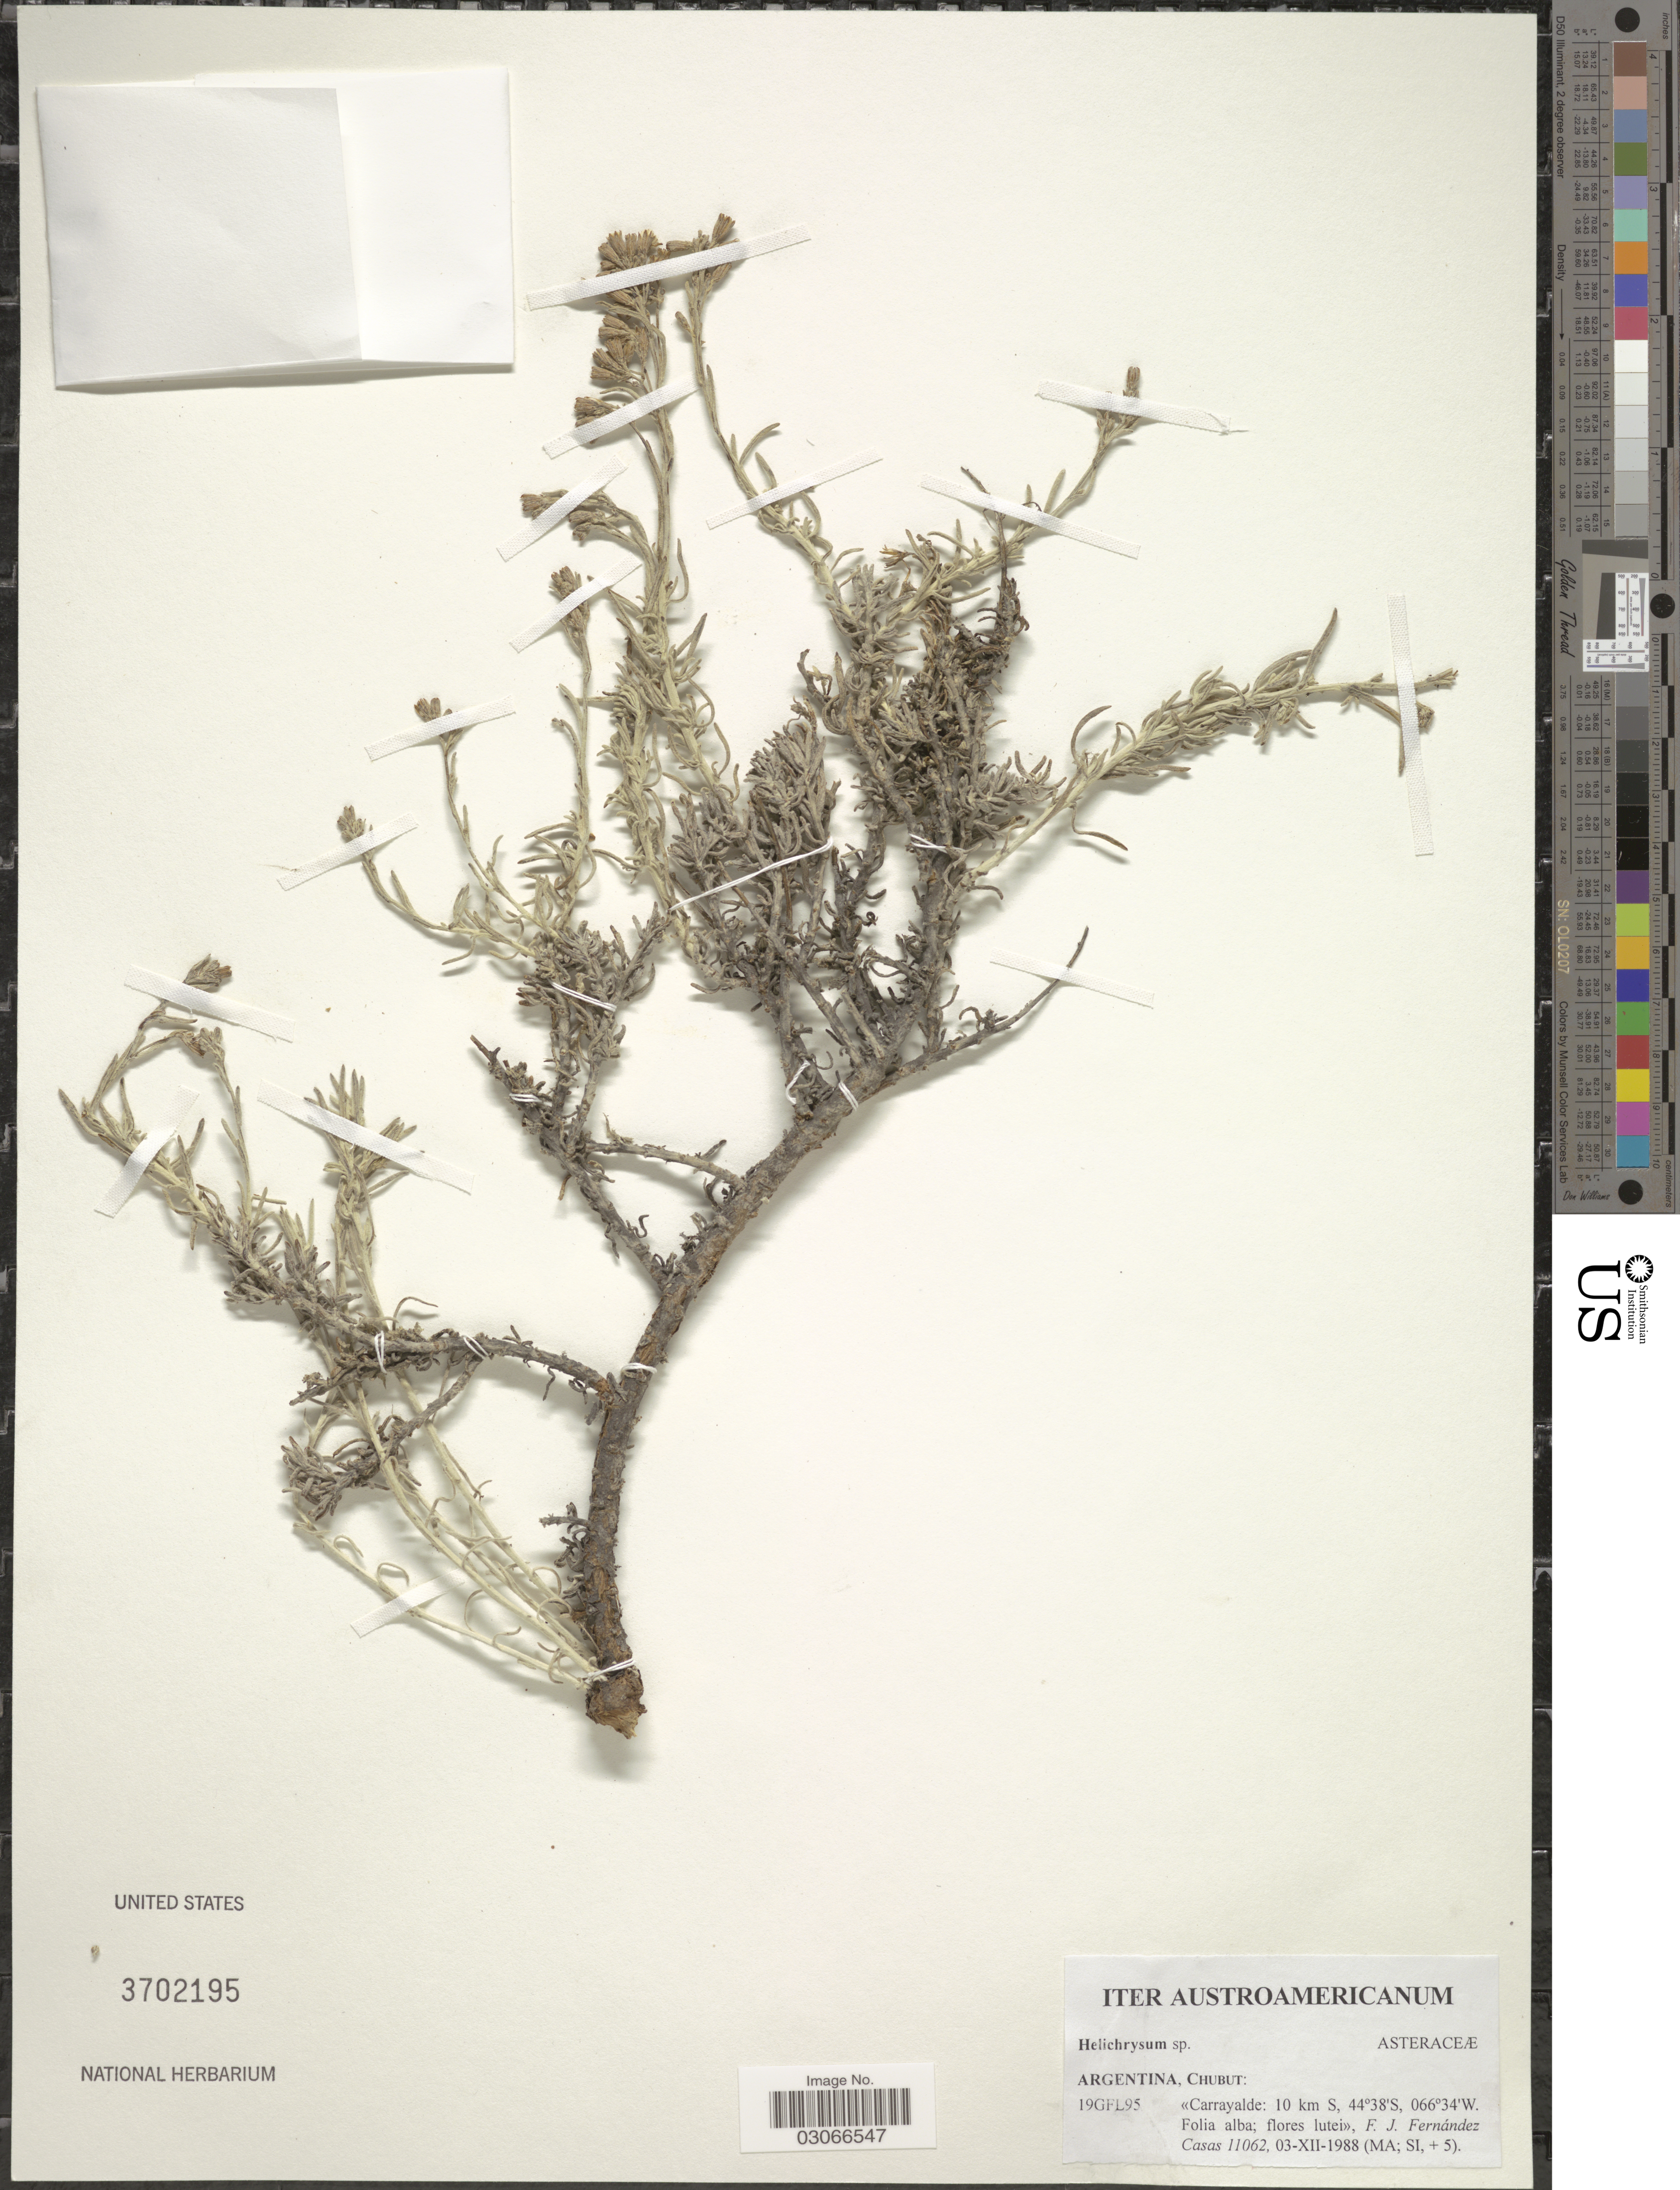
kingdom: Plantae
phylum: Tracheophyta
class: Magnoliopsida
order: Asterales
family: Asteraceae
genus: Helichrysum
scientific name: Helichrysum sp.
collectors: F. Fernández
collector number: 11062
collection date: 1988-12-03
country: Argentina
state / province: Chubut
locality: <<Carrayalde: 10 km S, Folia alba; flores lutei>>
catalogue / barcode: US 3702195